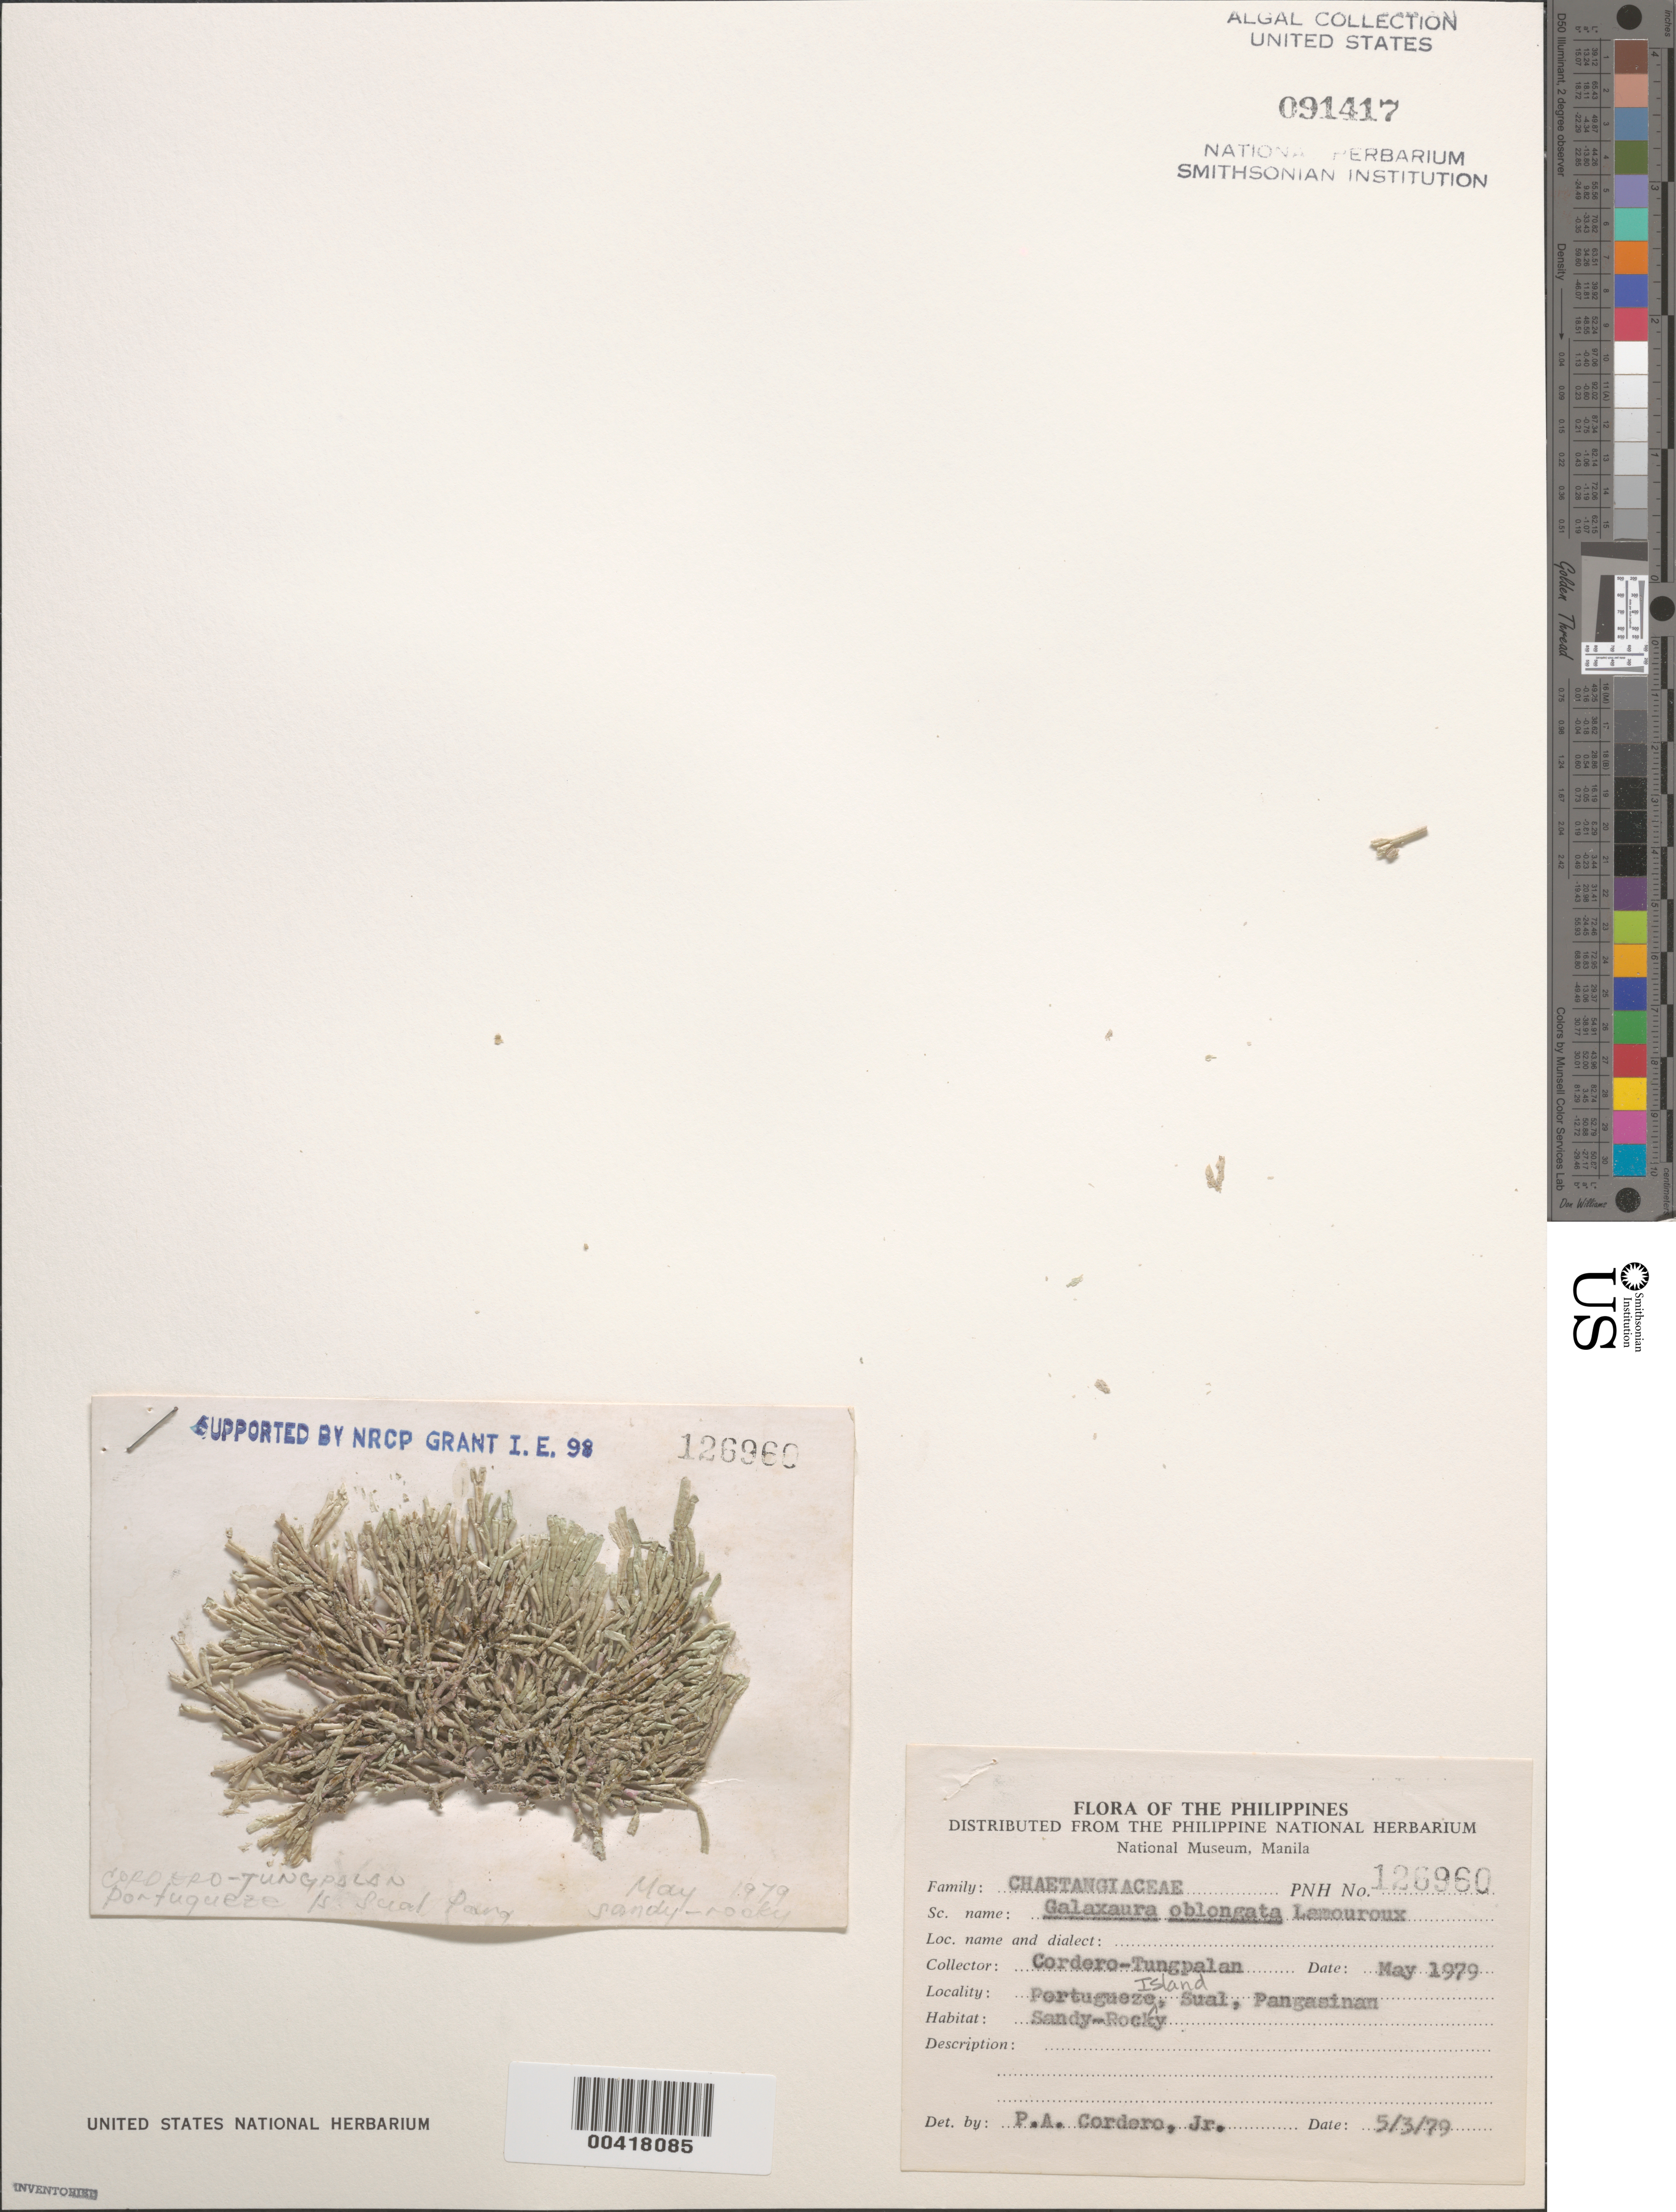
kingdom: Plantae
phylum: Rhodophyta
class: Florideophyceae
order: Nemaliales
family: Galaxauraceae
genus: Tricleocarpa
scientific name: Tricleocarpa fragilis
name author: (L.) Huisman & R.A. Towns.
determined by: Algae name updating Project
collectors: P. A. Cordero & A. Tungpalan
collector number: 126960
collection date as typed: May 1979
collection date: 1979-05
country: Philippines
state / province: Ilocos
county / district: Pangasinan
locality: Portugueze island, sual, pangasinan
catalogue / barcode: US 91417